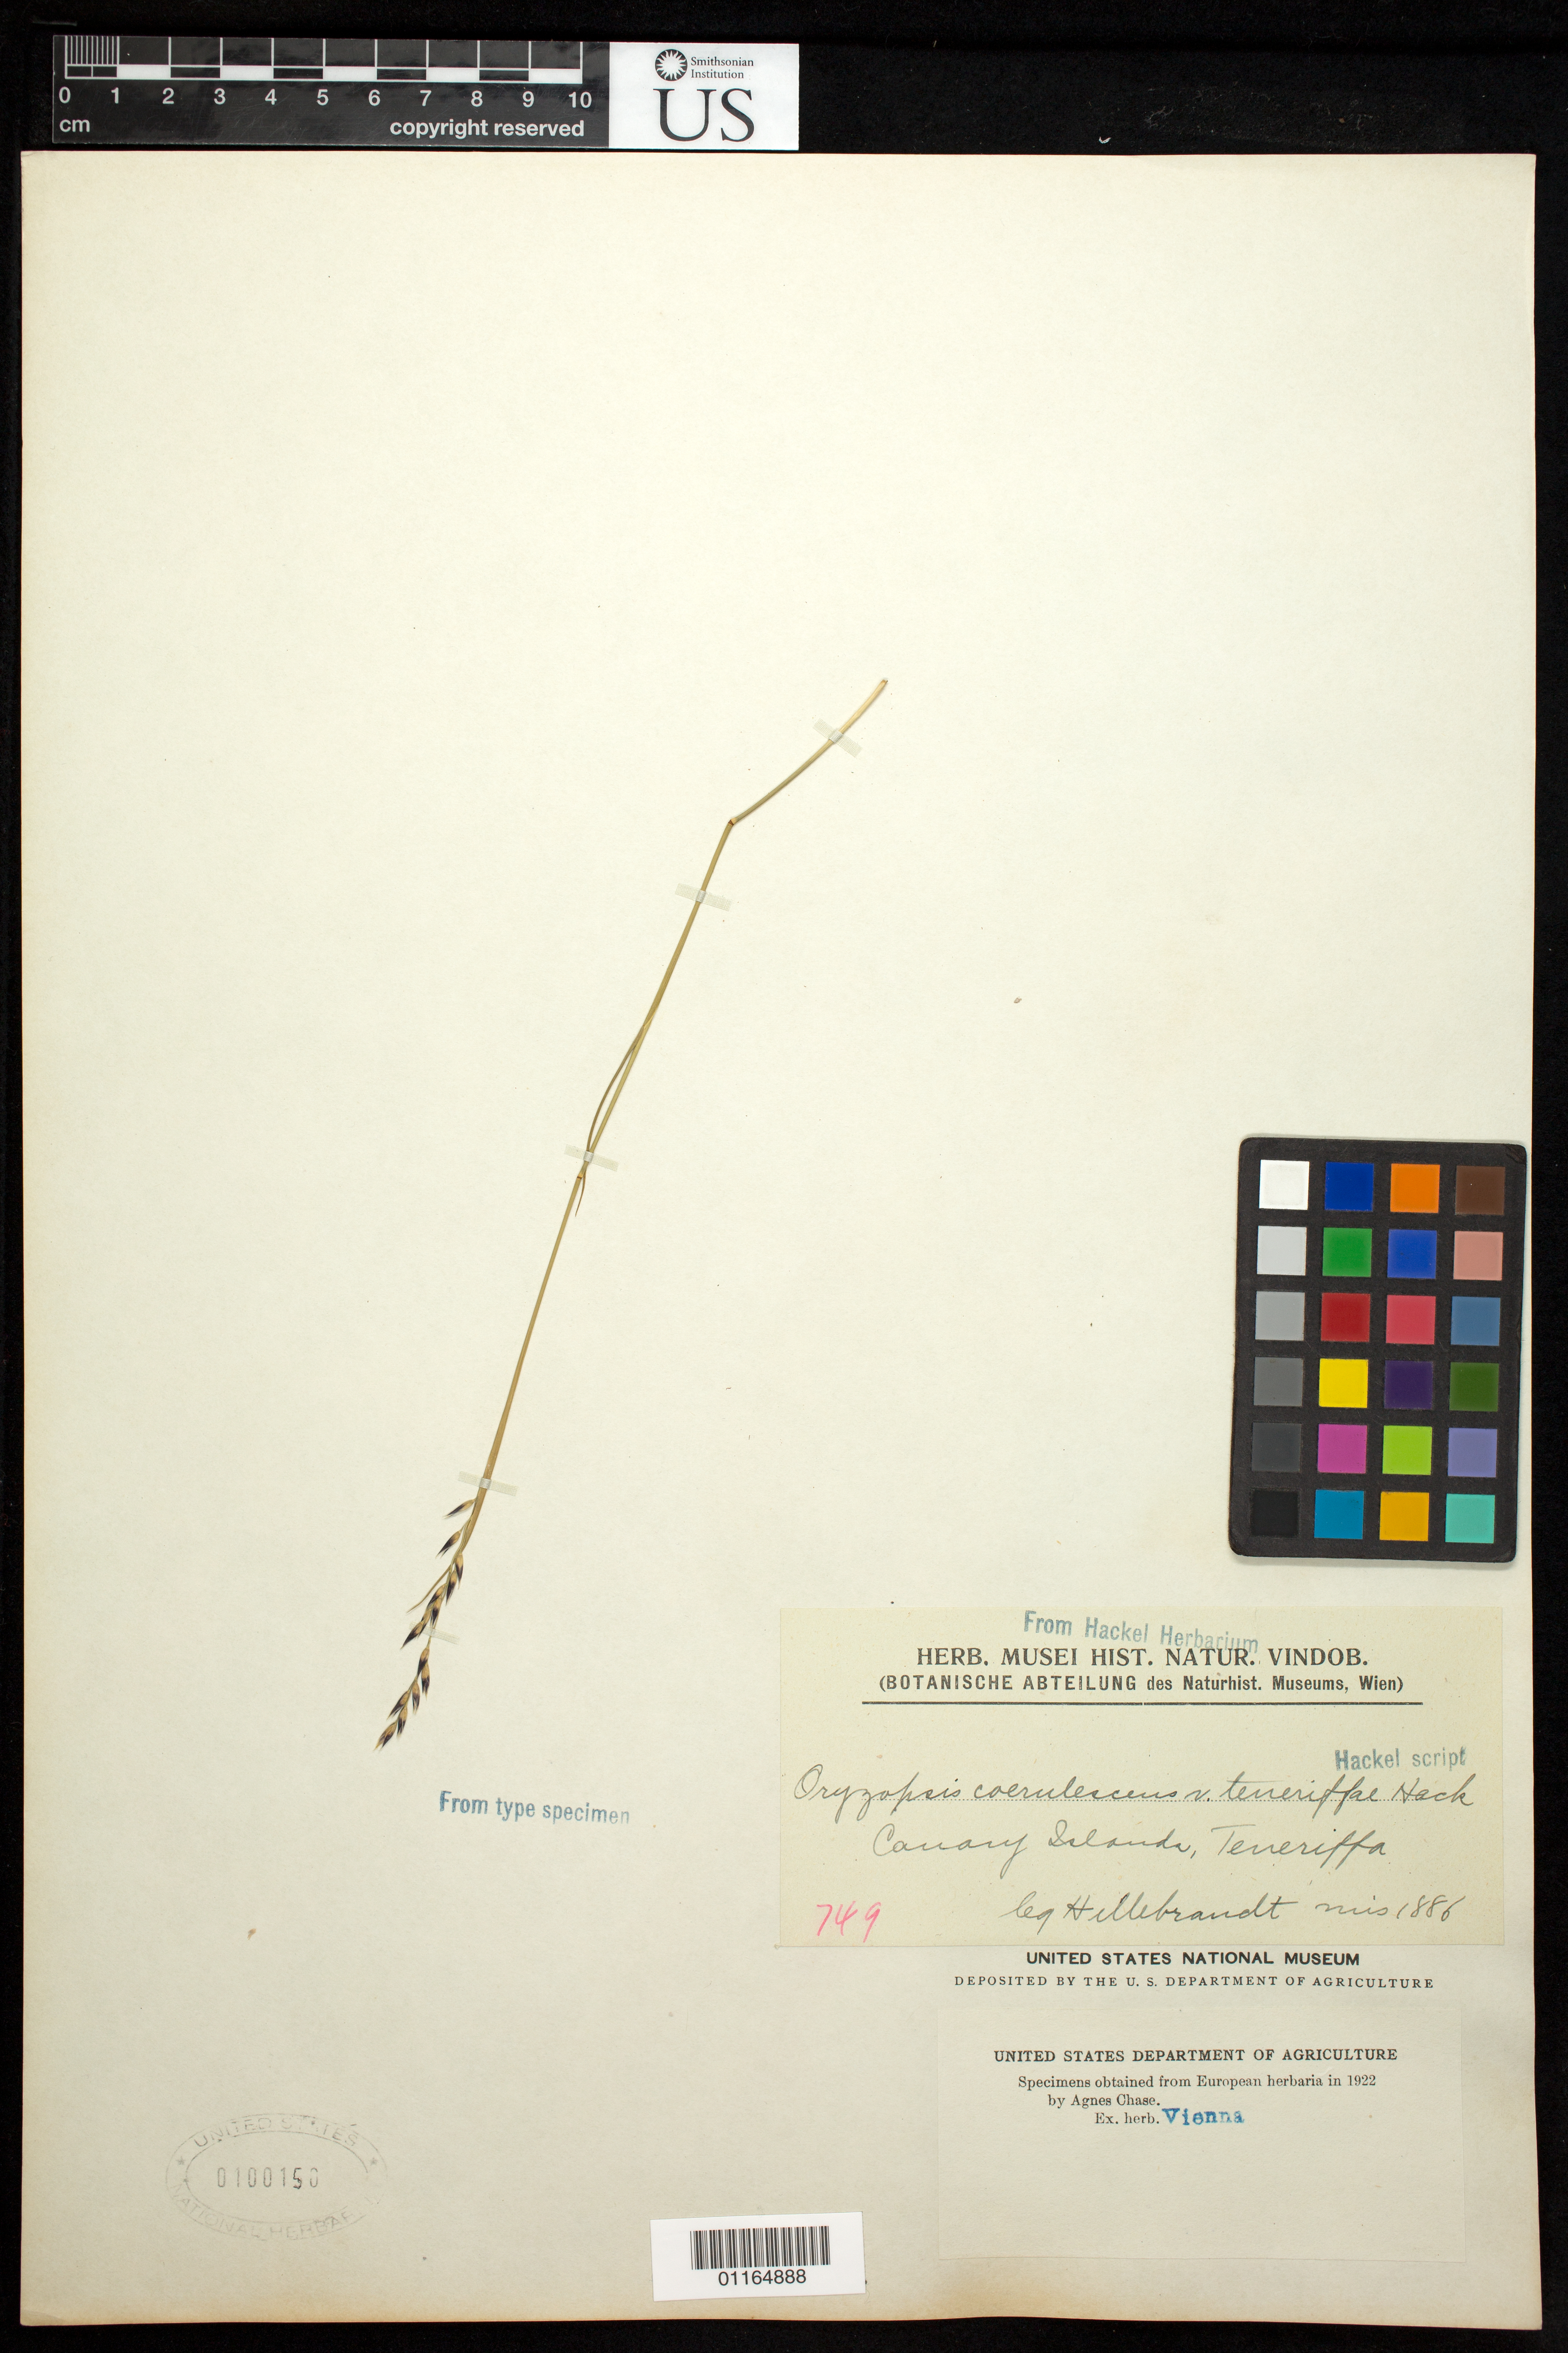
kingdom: Plantae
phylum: Tracheophyta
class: Liliopsida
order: Poales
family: Poaceae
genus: Oryzopsis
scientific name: Oryzopsis coerulescens var. teneriffae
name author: Hack. ex Christ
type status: Possible Type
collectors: W. Hillebrand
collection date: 1886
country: Spain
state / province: Canarias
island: Tenerife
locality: Teneriffa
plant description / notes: Fragment of type (?) specimen ex herb. Hackel (Vienna); possibly original material but dubiously a type, as protologue cites an 1882 collection (this specimen collected 1886 according to label).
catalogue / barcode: US 100150